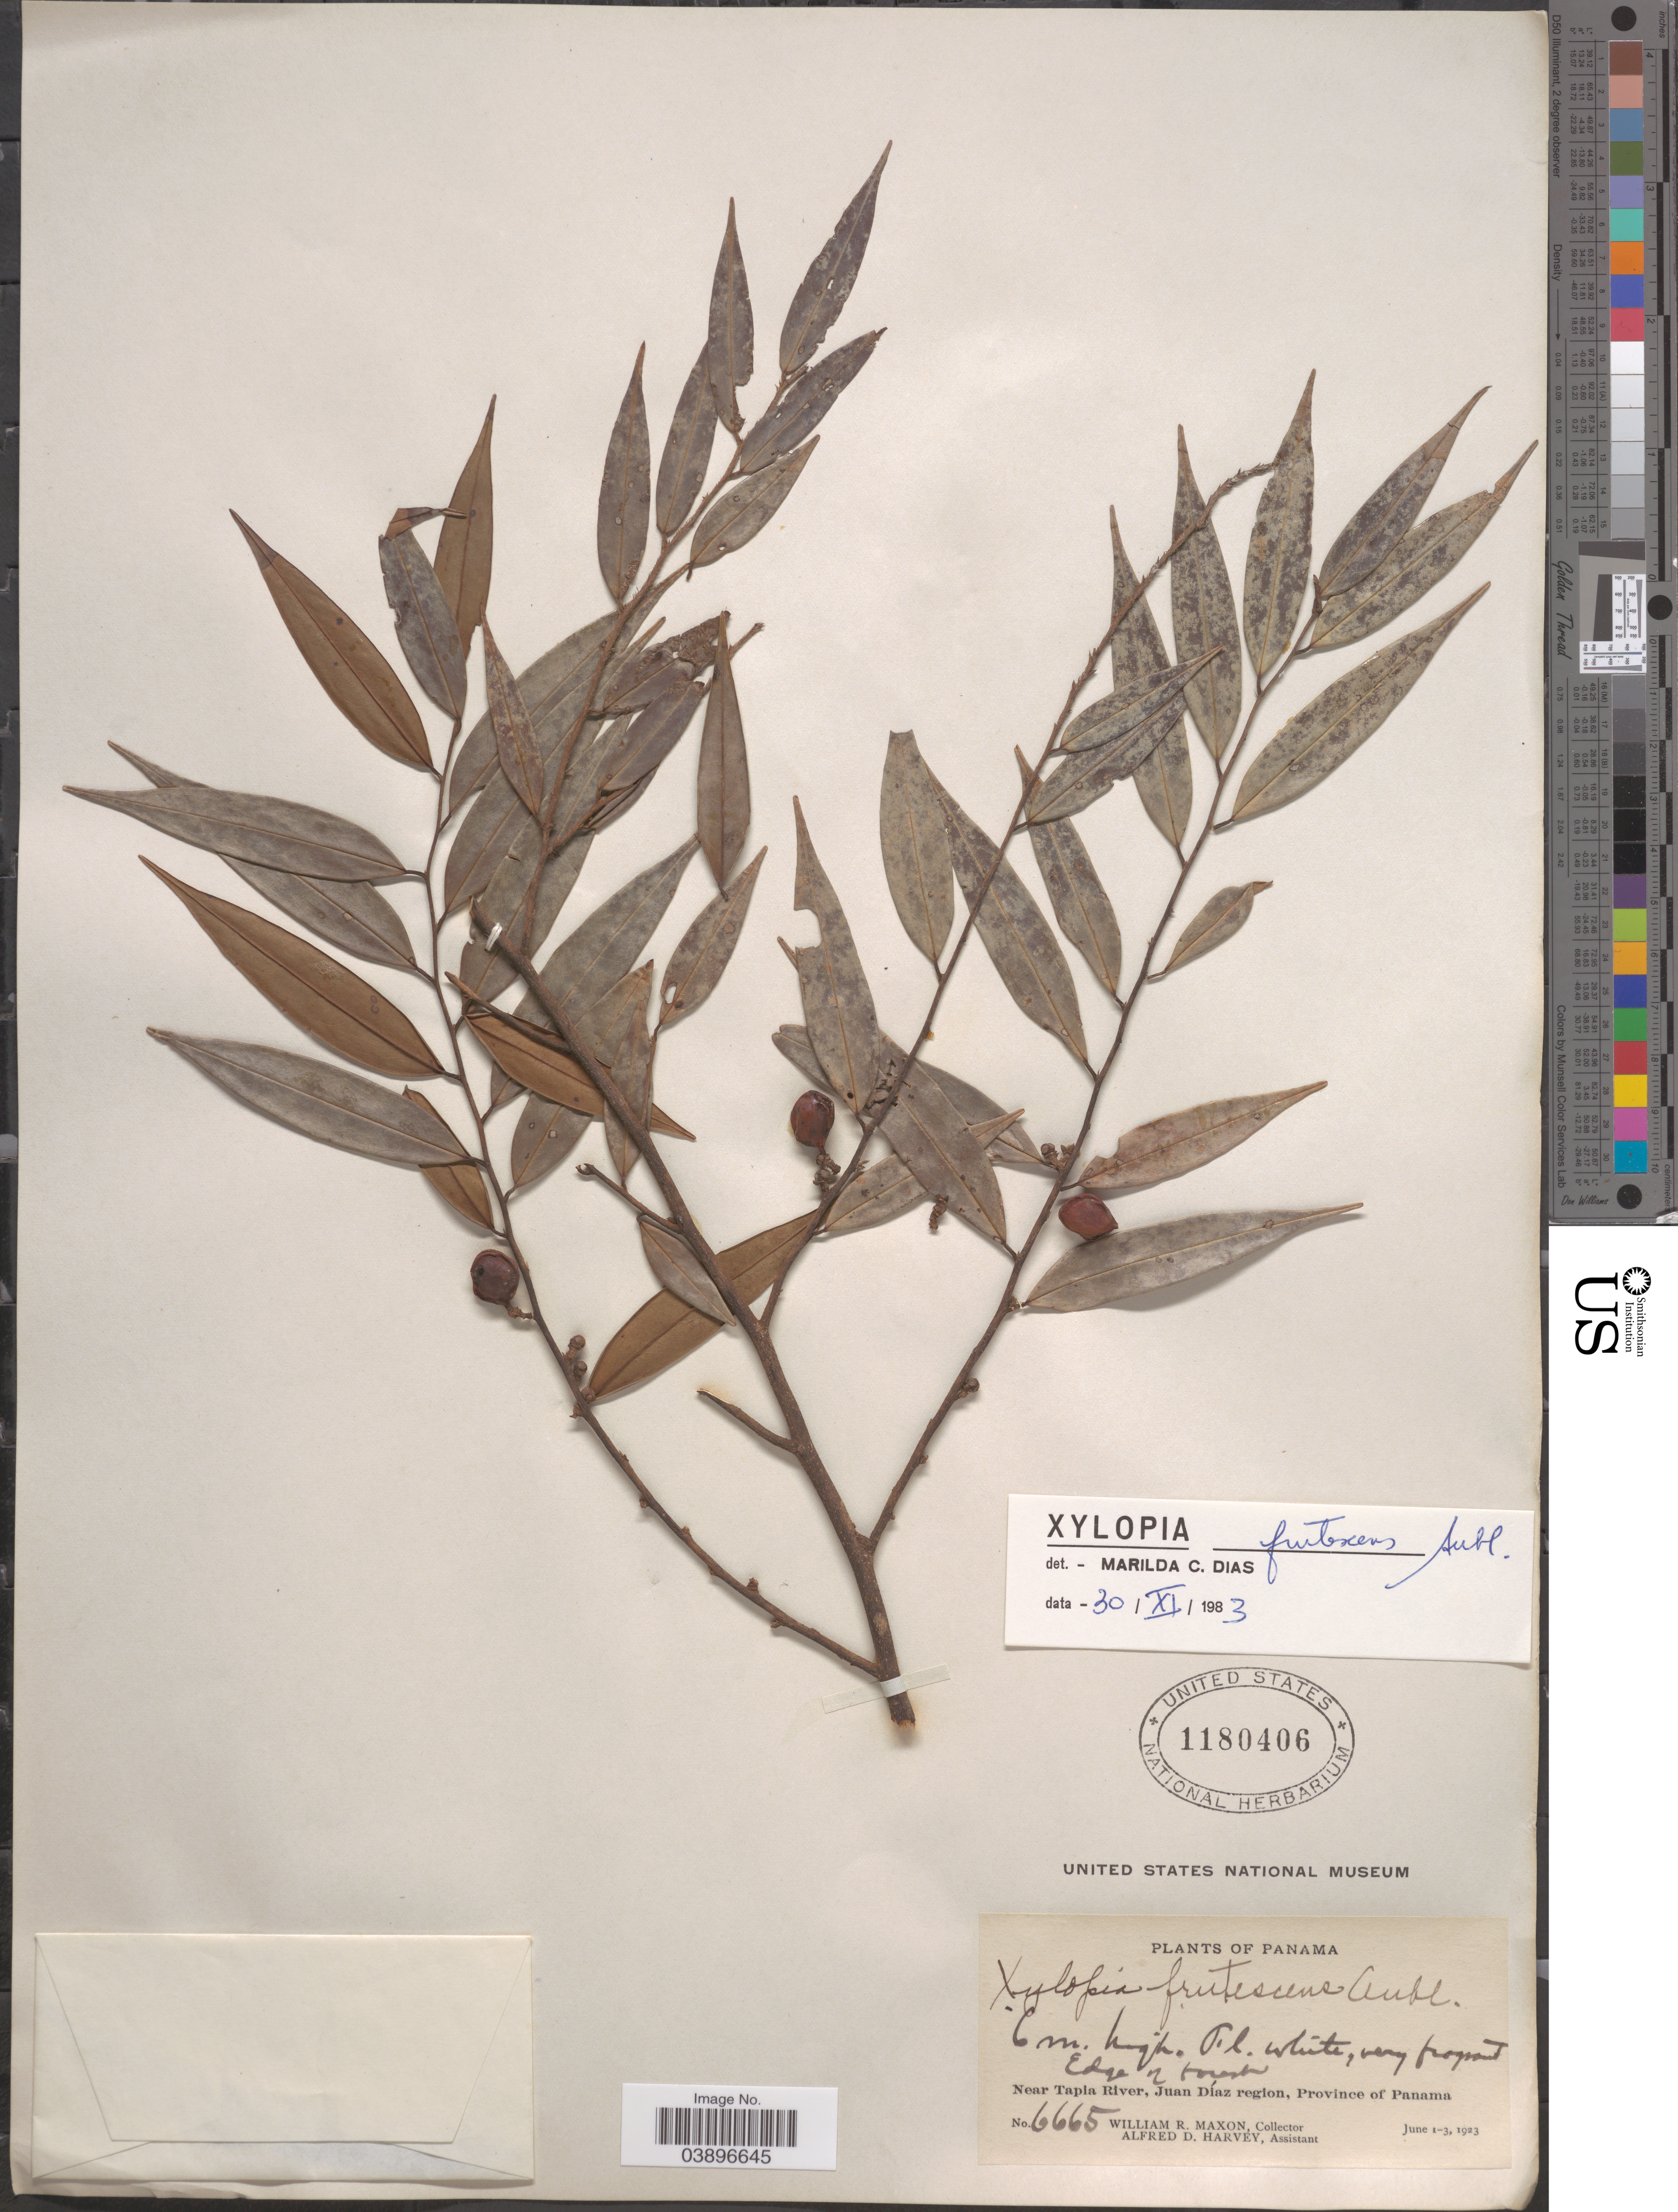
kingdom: Plantae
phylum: Tracheophyta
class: Magnoliopsida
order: Magnoliales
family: Annonaceae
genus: Xylopia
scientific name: Xylopia frutescens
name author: Aubl.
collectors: W. R. Maxon & A. D. Harvey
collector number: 6665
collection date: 1923-06-01/1923-06-03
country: Panama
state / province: Panamá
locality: Near Tapia River, Juan Díaz region.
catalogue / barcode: US 1180406